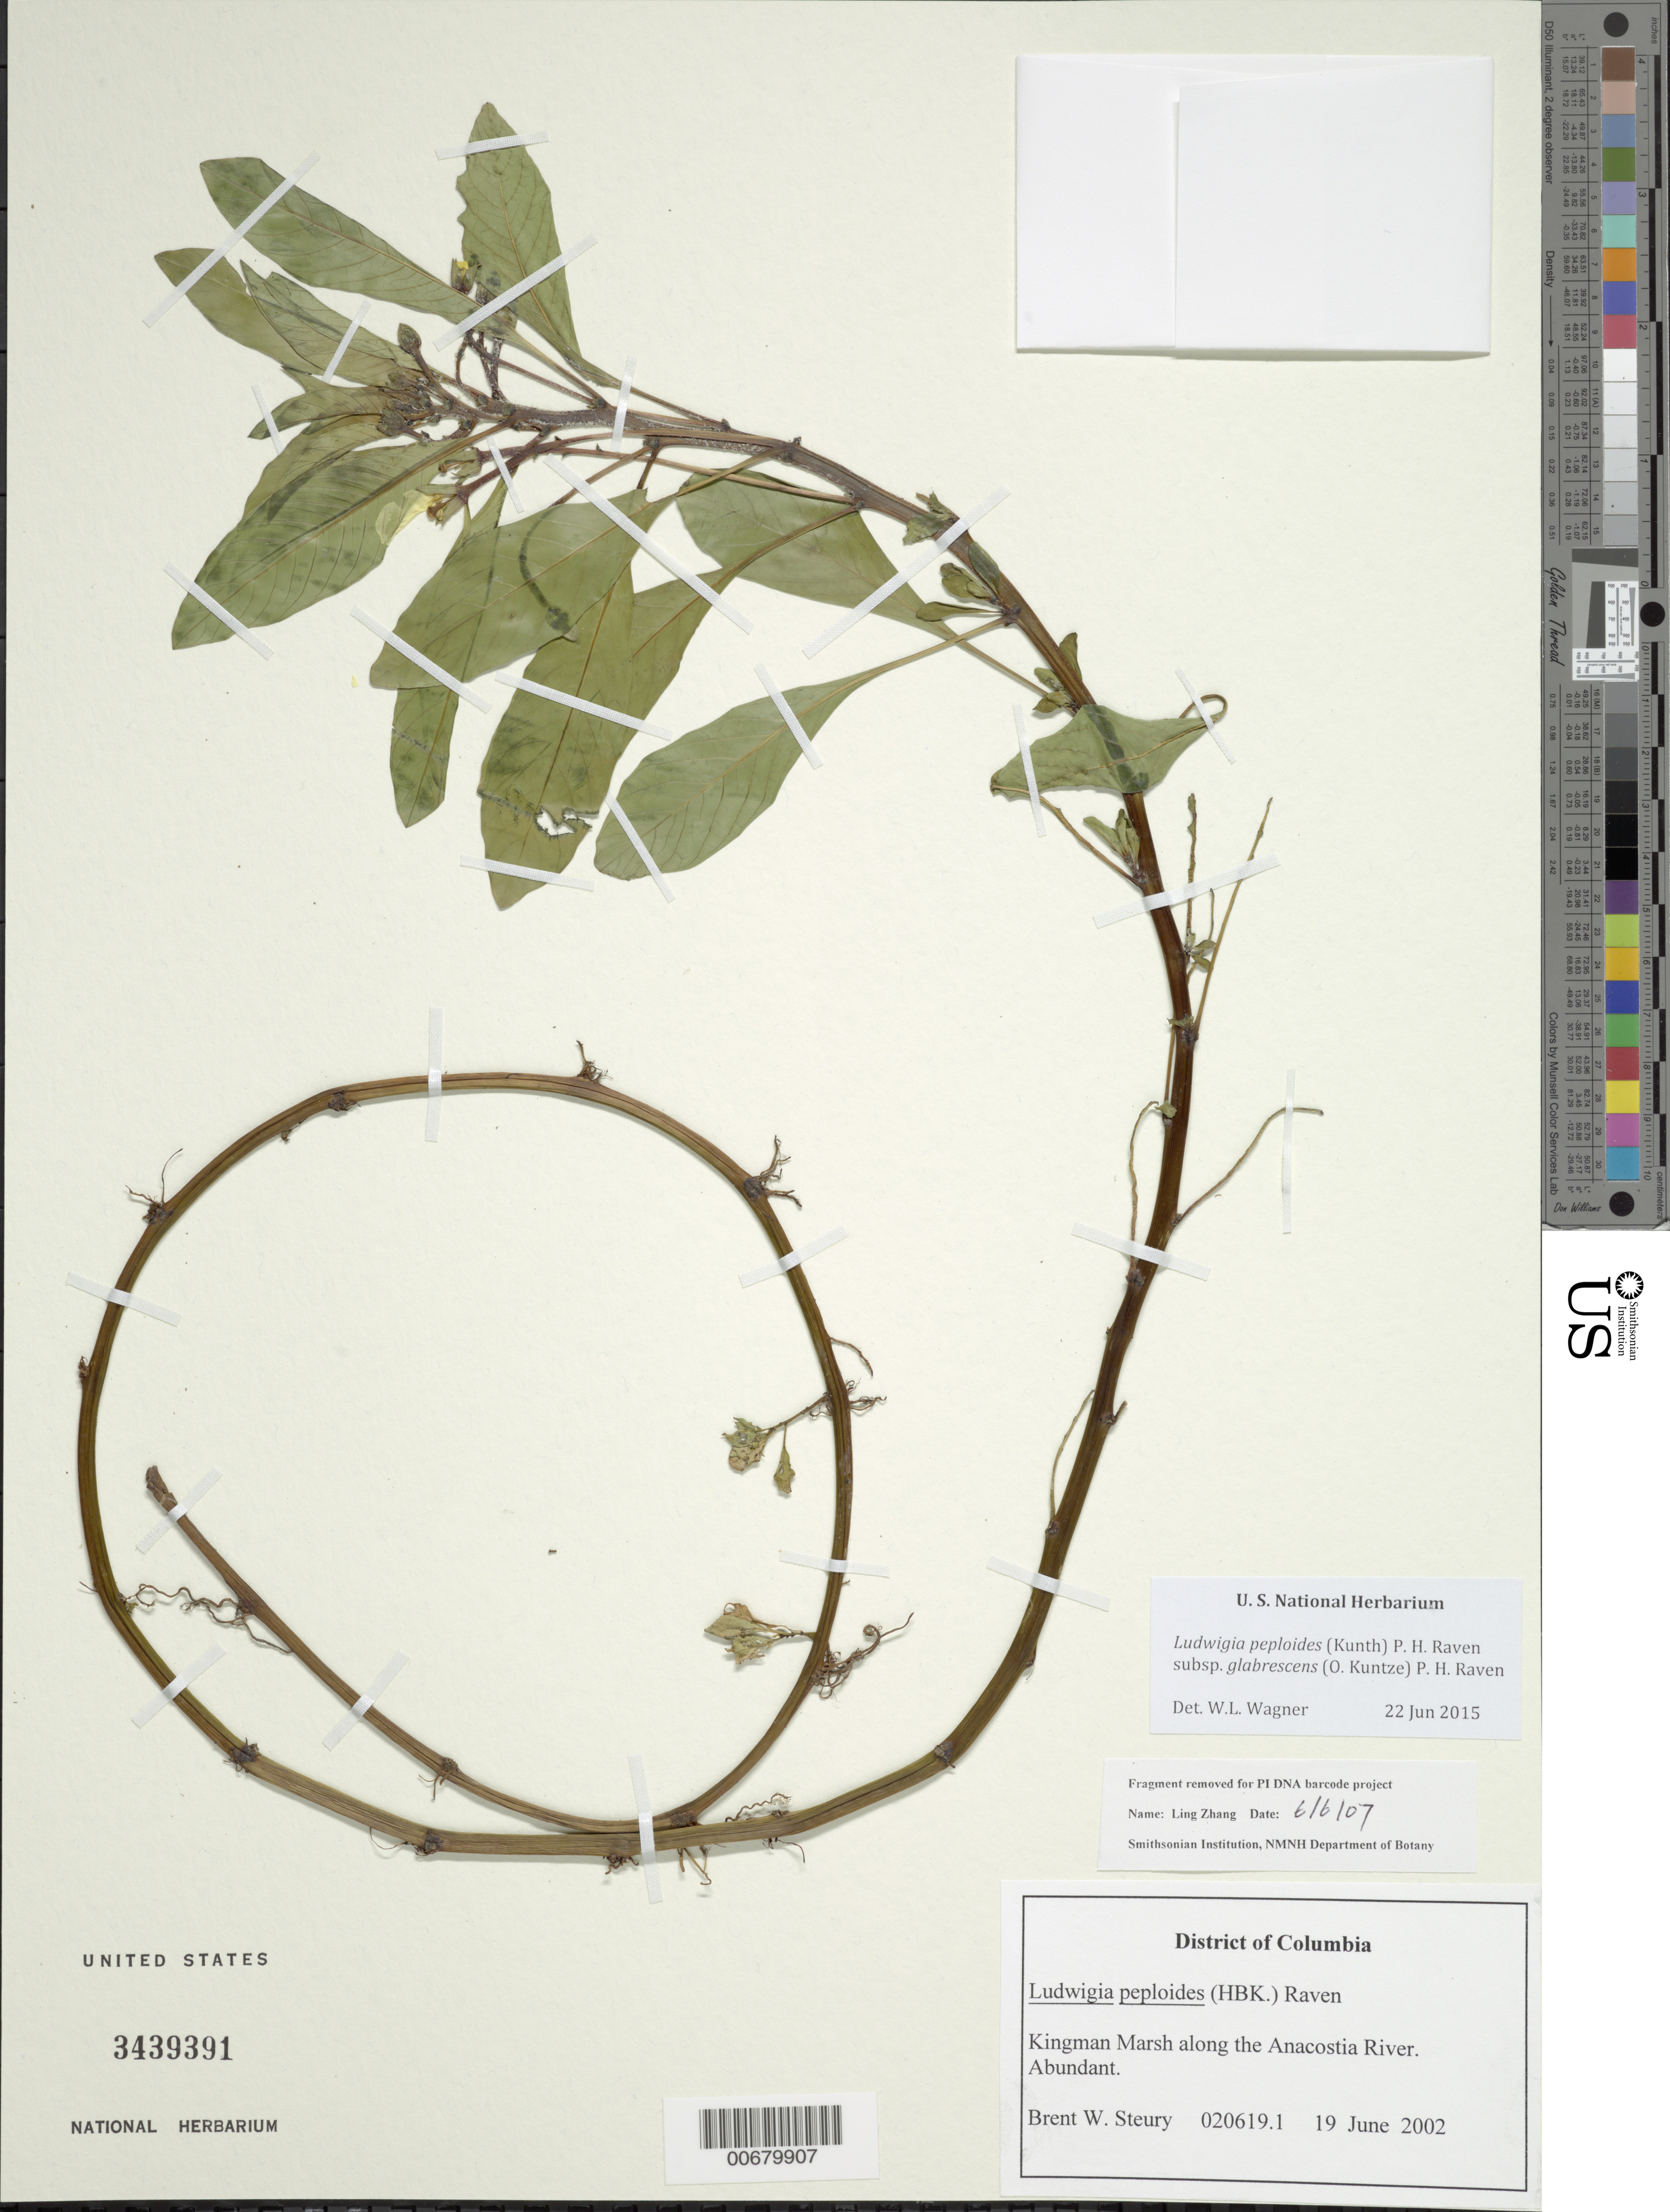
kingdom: Plantae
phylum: Tracheophyta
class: Magnoliopsida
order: Myrtales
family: Onagraceae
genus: Ludwigia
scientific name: Ludwigia peploides subsp. glabrescens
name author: (Kuntze) P.H. Raven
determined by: Wagner, W. L., (BOT), Smithsonian Institution - National Museum of Natural History (UNITED STATES)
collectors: B. Steury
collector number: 020619.1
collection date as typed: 19 June 2002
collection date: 2002-06-19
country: United States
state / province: District of Columbia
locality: Kingman Marsh, near Anacostia River north of Benning Road.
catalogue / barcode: US 3439391